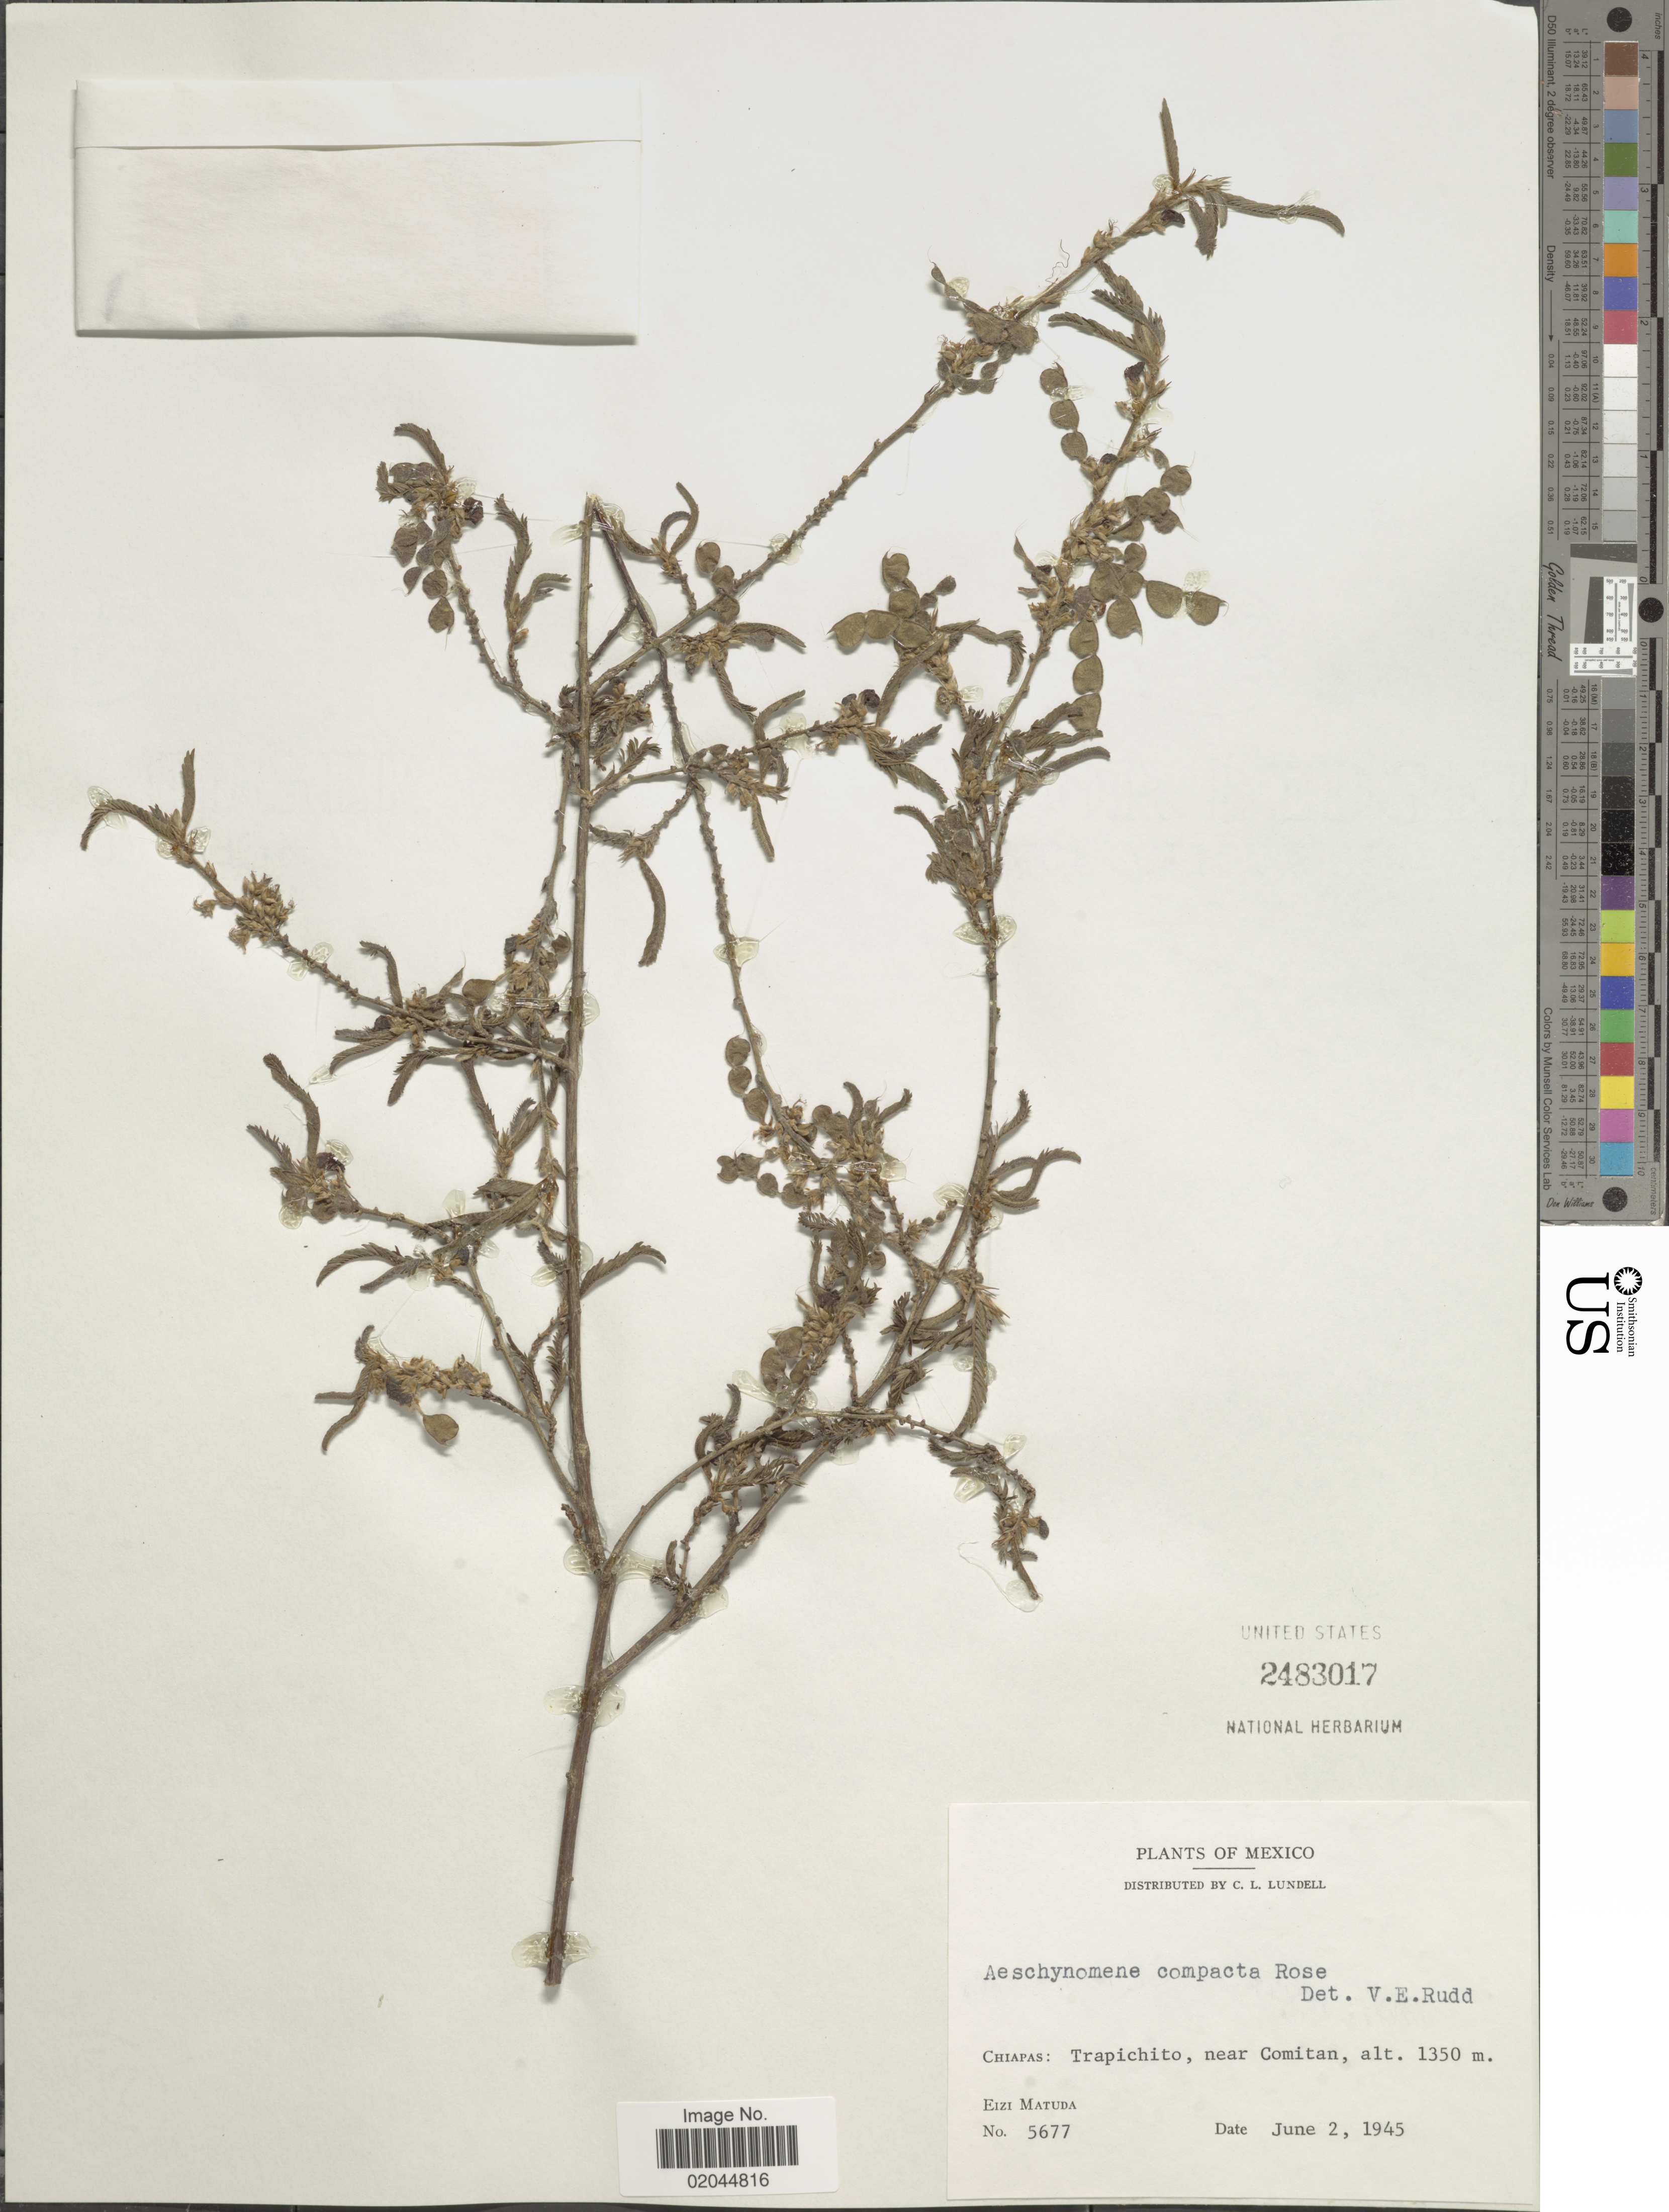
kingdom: Plantae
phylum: Tracheophyta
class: Magnoliopsida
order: Fabales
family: Fabaceae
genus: Aeschynomene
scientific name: Aeschynomene compacta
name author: Rose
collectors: E. Matuda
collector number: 5677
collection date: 1945-06-02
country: Mexico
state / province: Chiapas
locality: Trapichito, near Comitan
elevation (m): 1350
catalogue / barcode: US 2483017